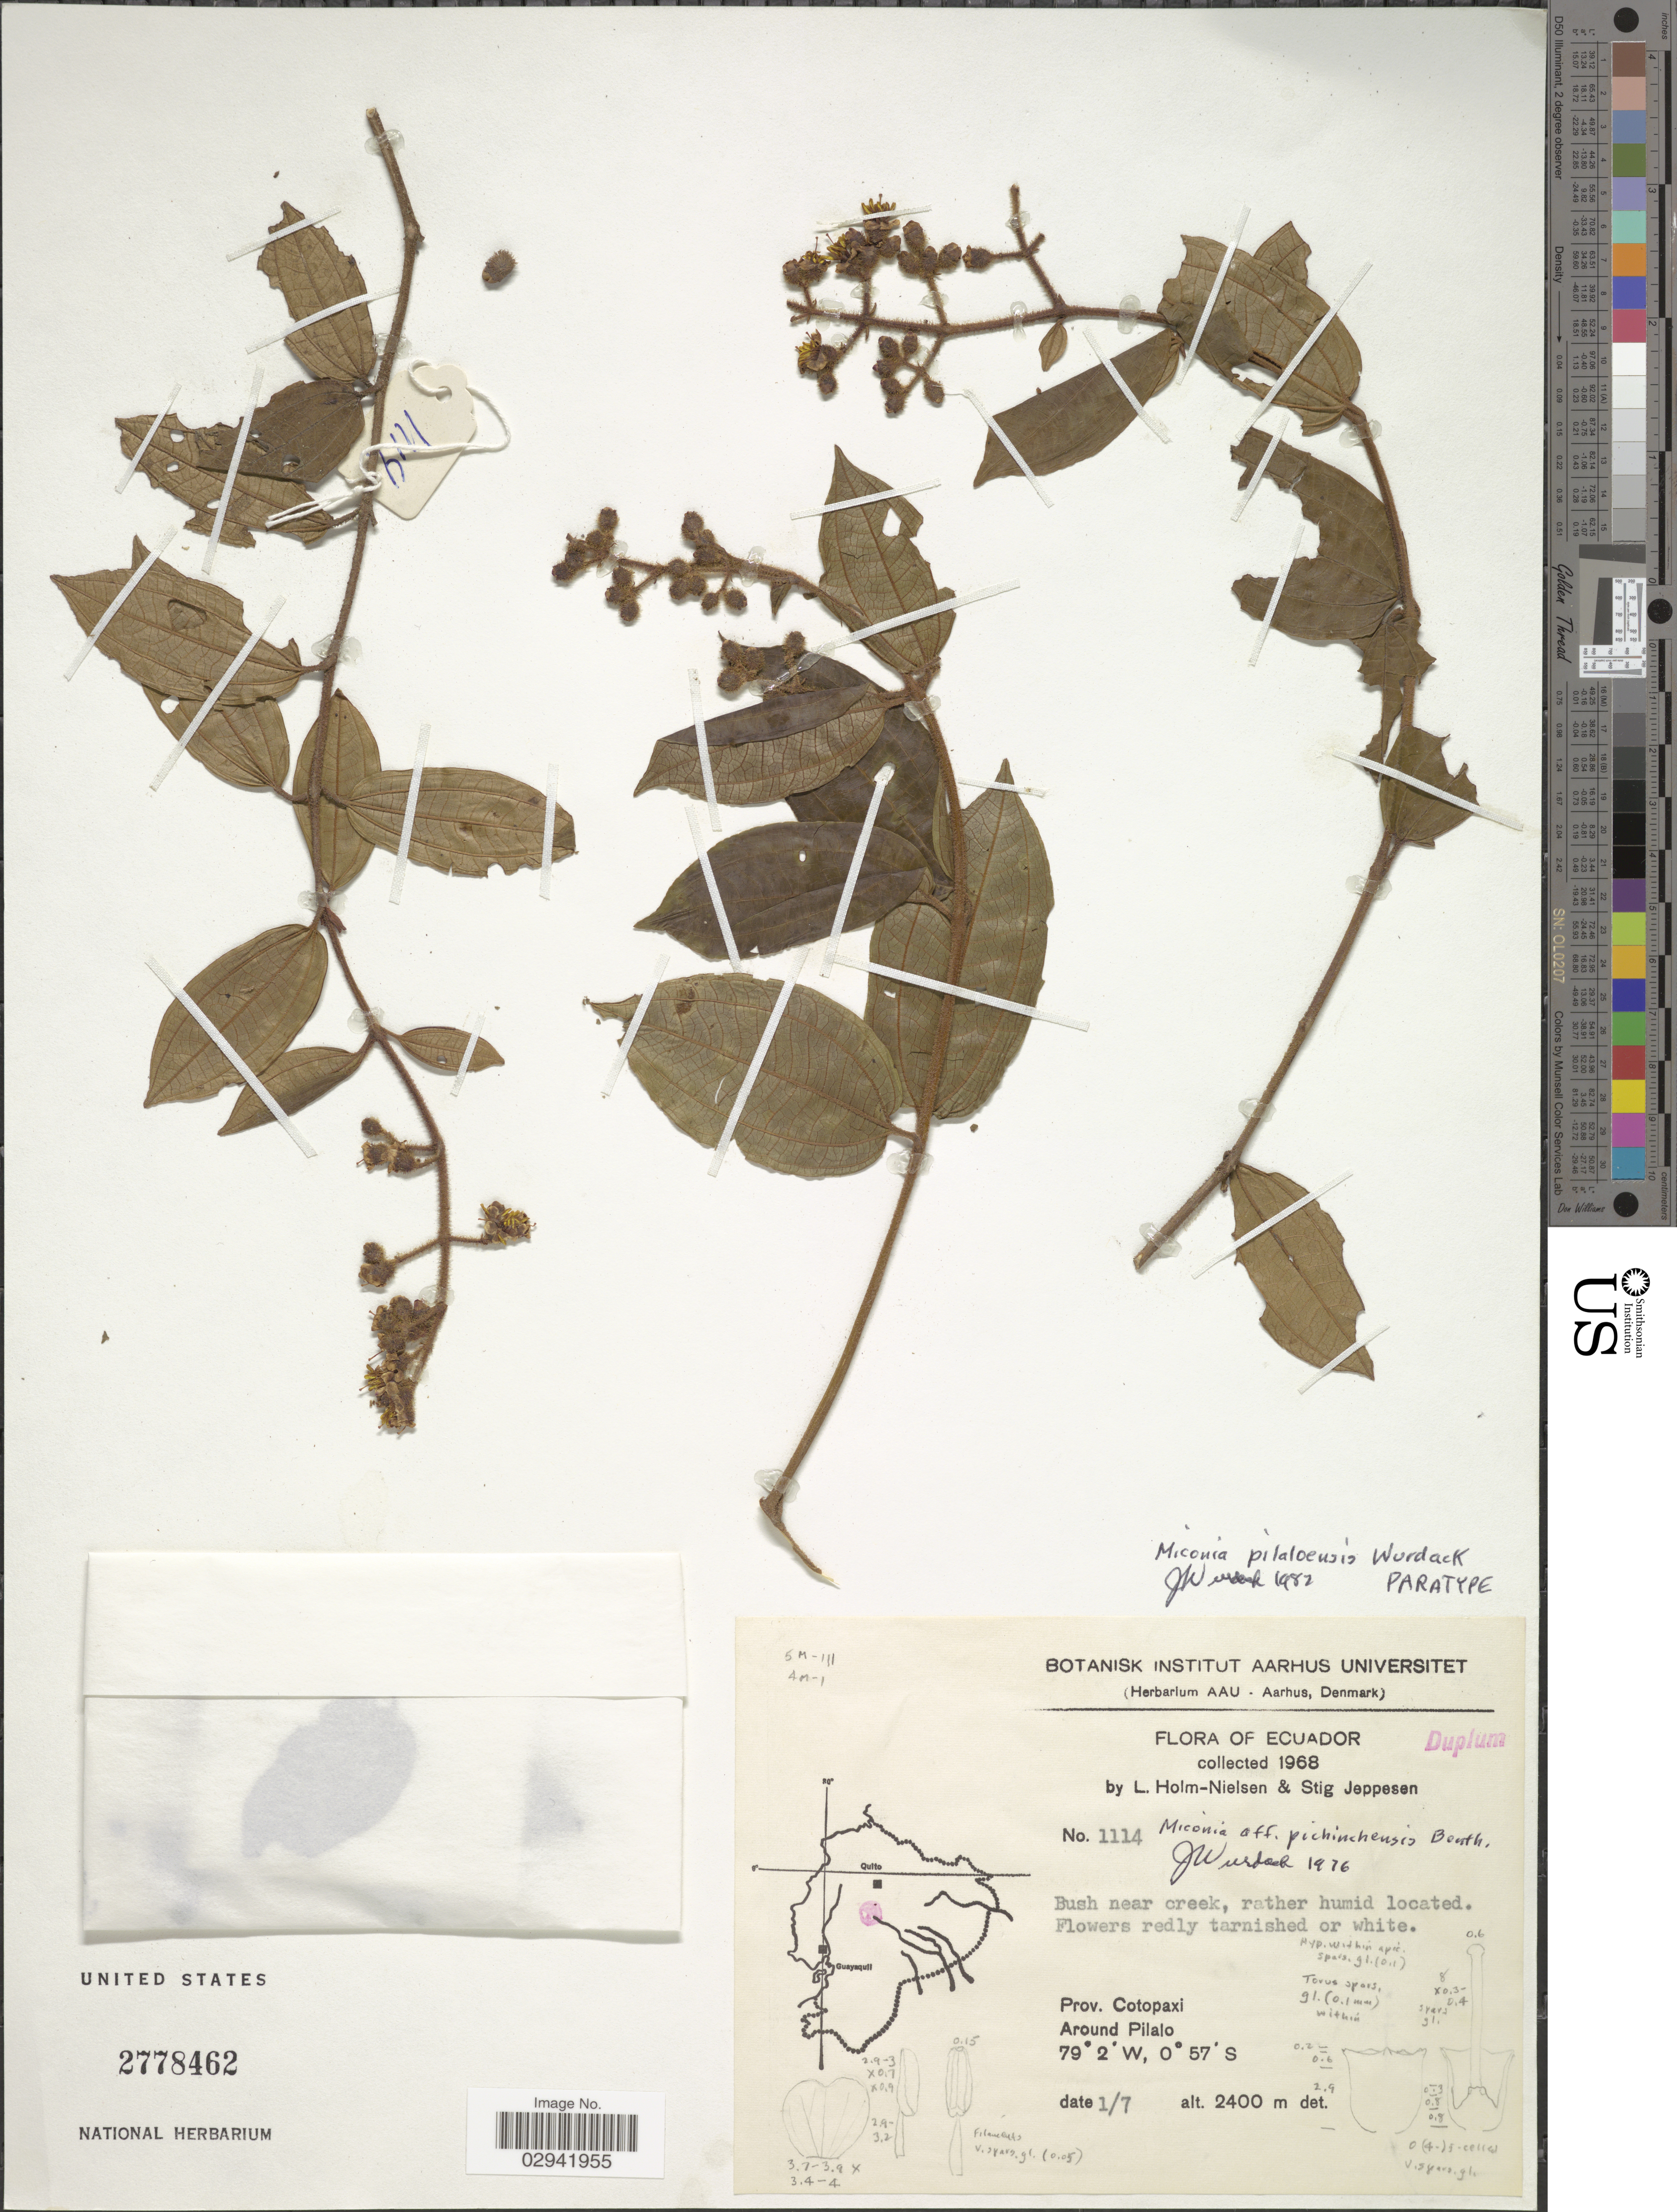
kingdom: Plantae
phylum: Tracheophyta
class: Magnoliopsida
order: Myrtales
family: Melastomataceae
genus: Miconia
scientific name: Miconia pilaloensis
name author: Wurdack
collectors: L. Holm-Nielsen & S. Jeppesen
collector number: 1114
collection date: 1968-07-01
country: Ecuador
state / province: Cotopaxi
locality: Around Pilalo.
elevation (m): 2400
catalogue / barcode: US 2778462